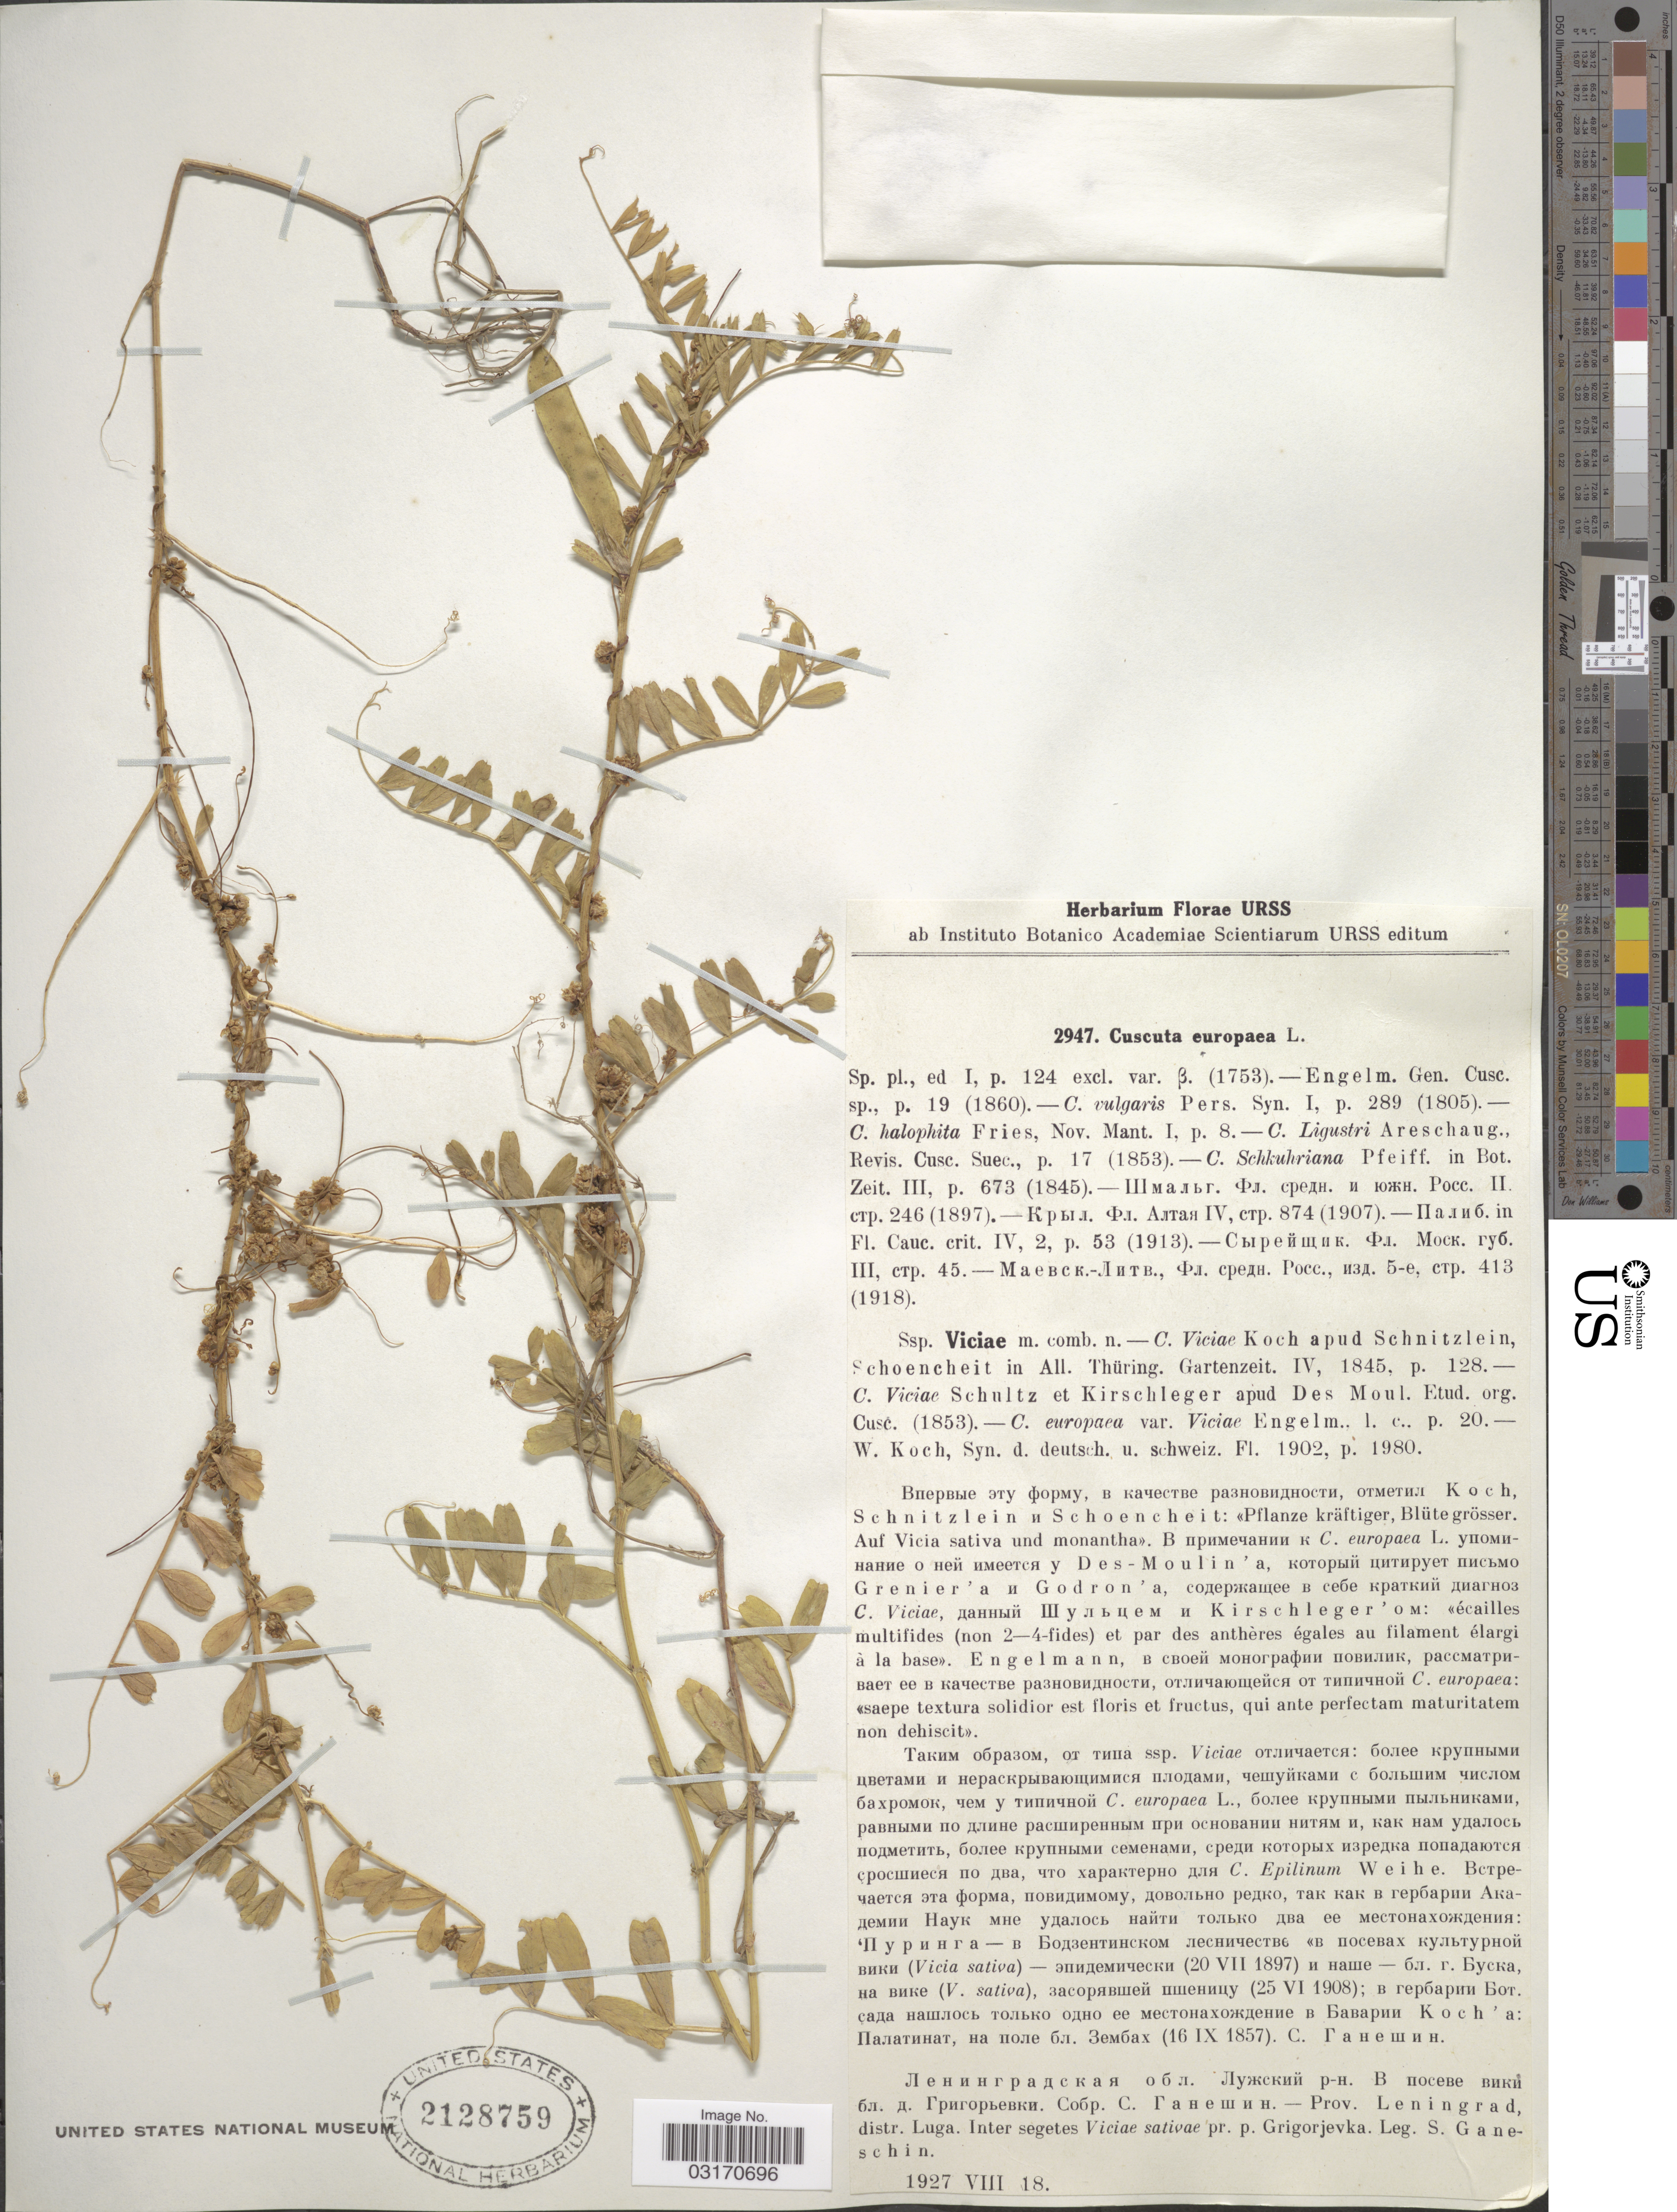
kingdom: Plantae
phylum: Tracheophyta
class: Magnoliopsida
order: Solanales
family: Convolvulaceae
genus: Cuscuta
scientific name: Cuscuta europaea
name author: L.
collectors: S. Ganeschin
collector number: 2947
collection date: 1927-08-18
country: Russian Federation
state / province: Leningrad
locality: Prov. Leningrad, distr. Luga. Inter segetes Viciae sativae pr. p. Grigorjevka.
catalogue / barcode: US 2128759